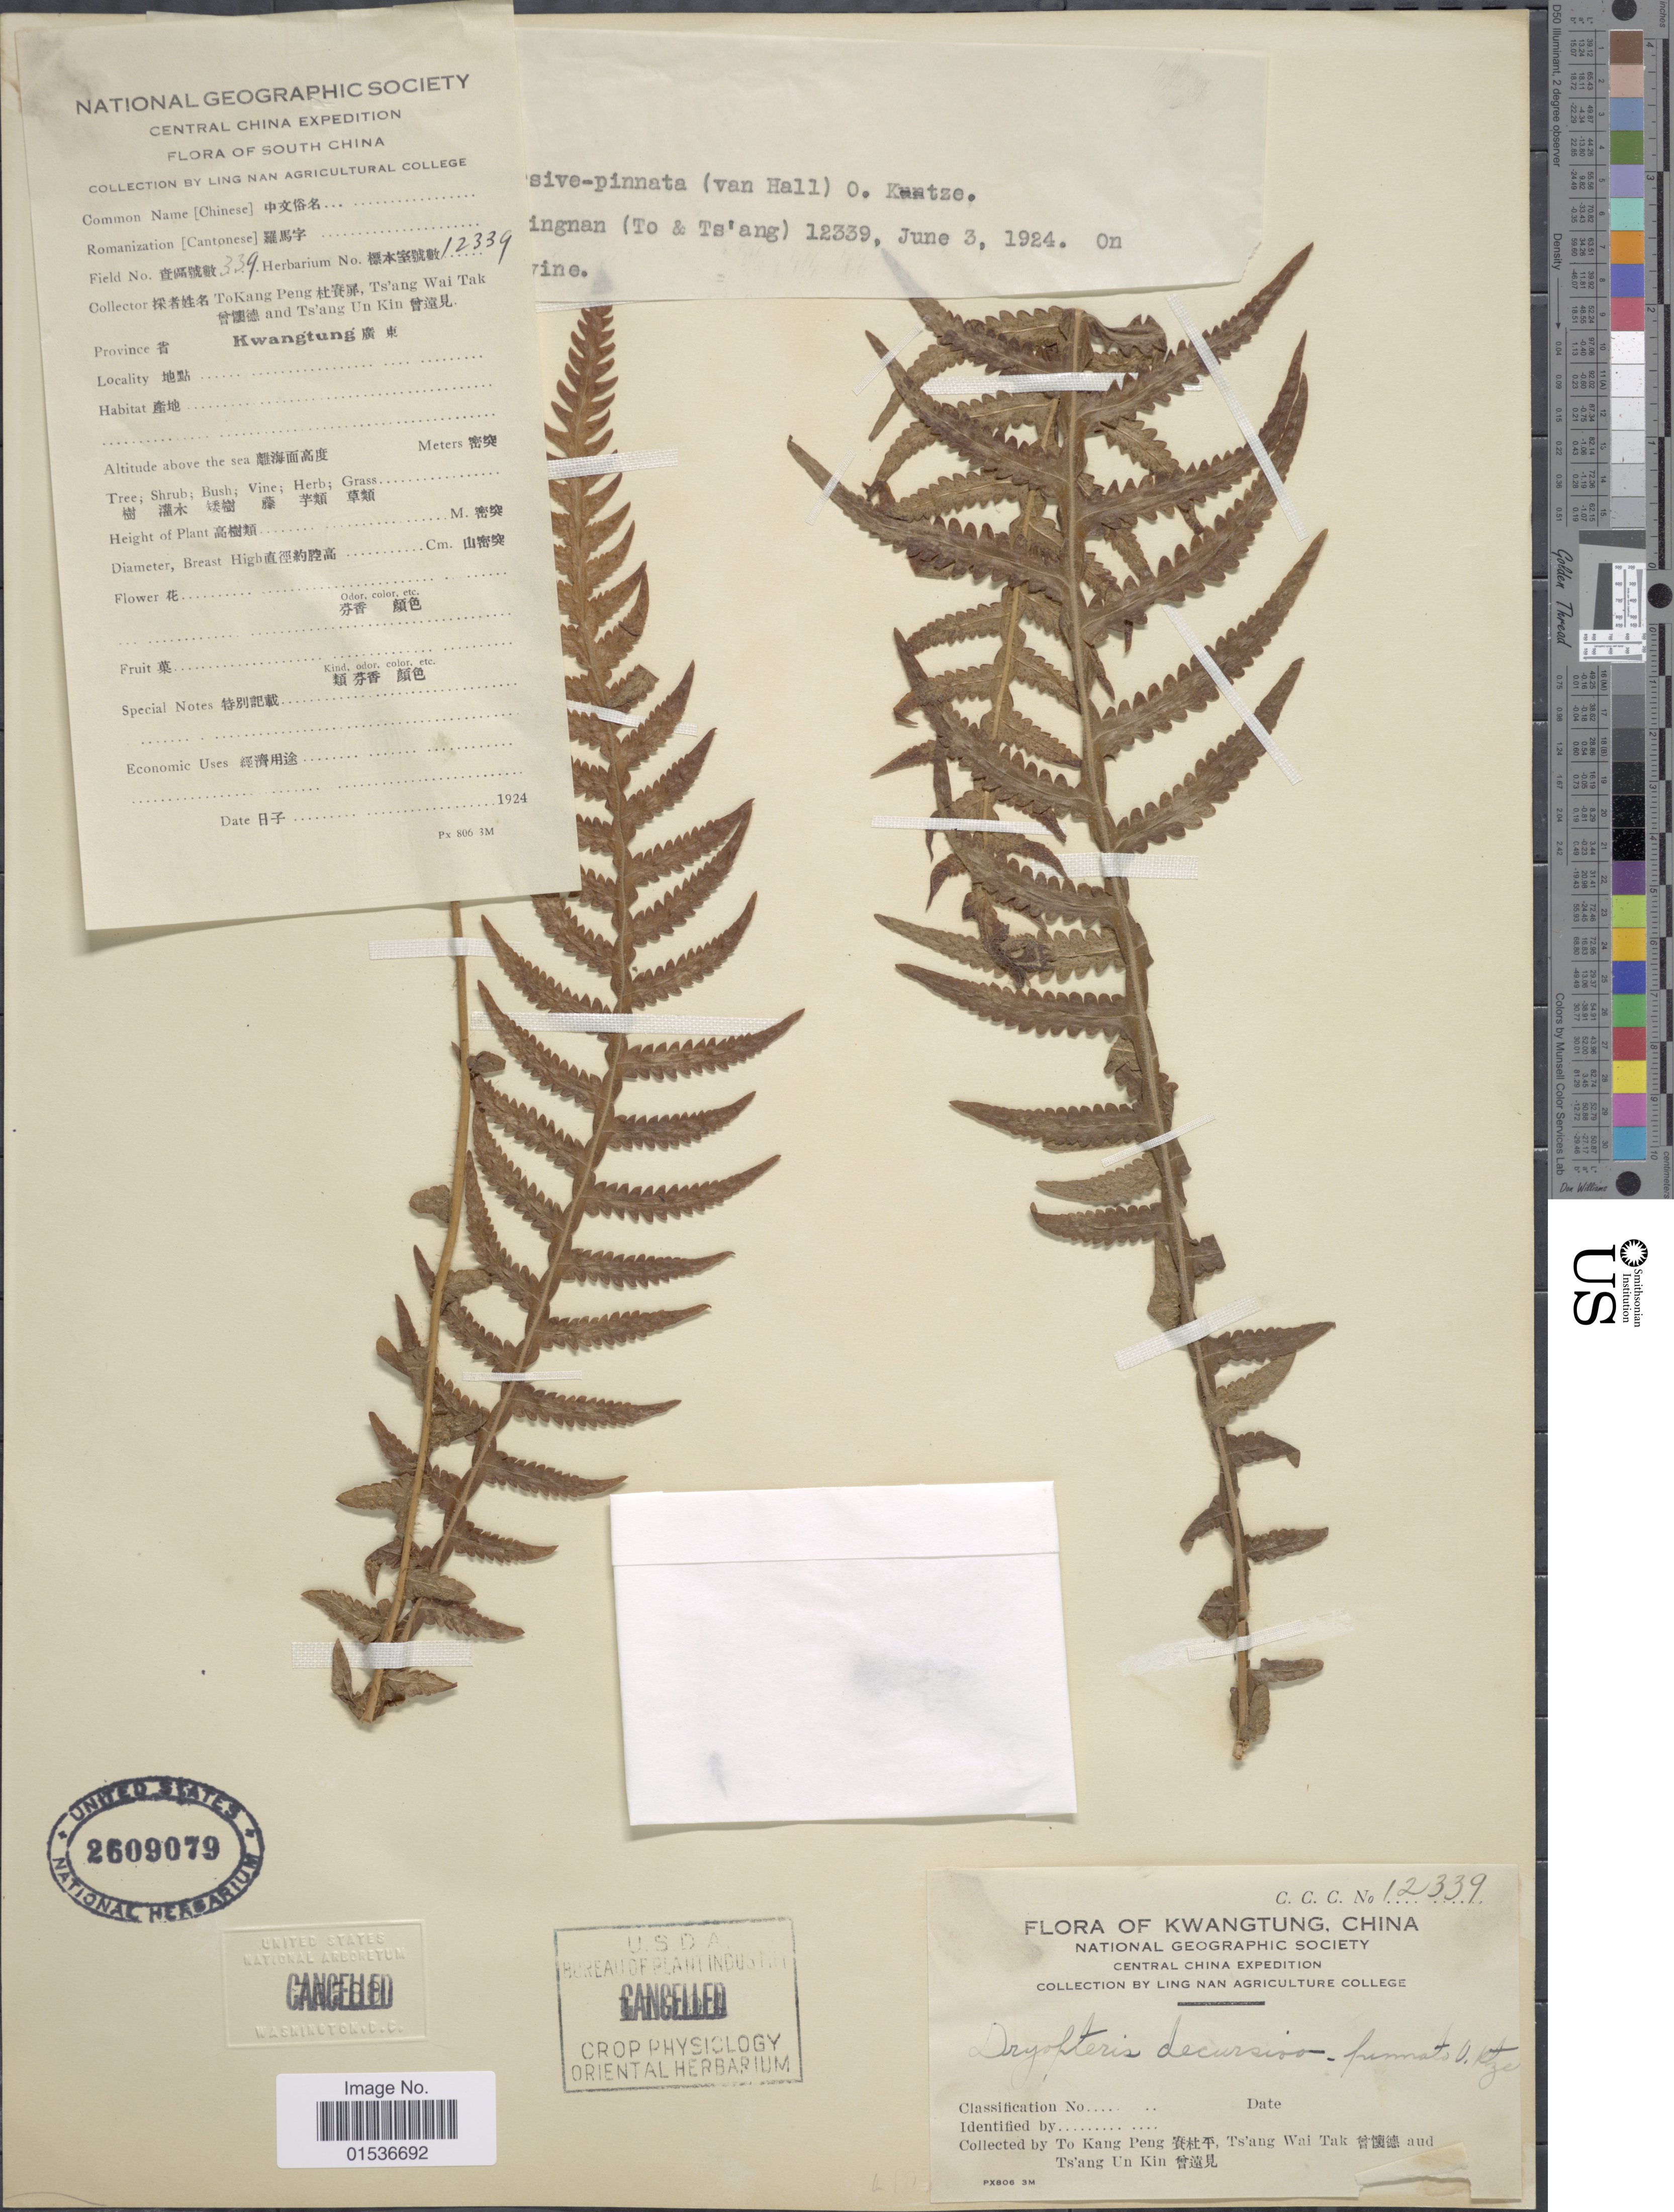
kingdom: Plantae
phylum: Tracheophyta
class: Polypodiopsida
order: Polypodiales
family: Thelypteridaceae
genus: Phegopteris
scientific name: Phegopteris decursivepinnata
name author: (H.C. Hall) Fée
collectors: T. K. Peng, W. T. Tsang & U. K. Tsang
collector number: CCC12339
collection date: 1924-06-03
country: China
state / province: Guangdong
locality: Kwangtung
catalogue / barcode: US 2609079